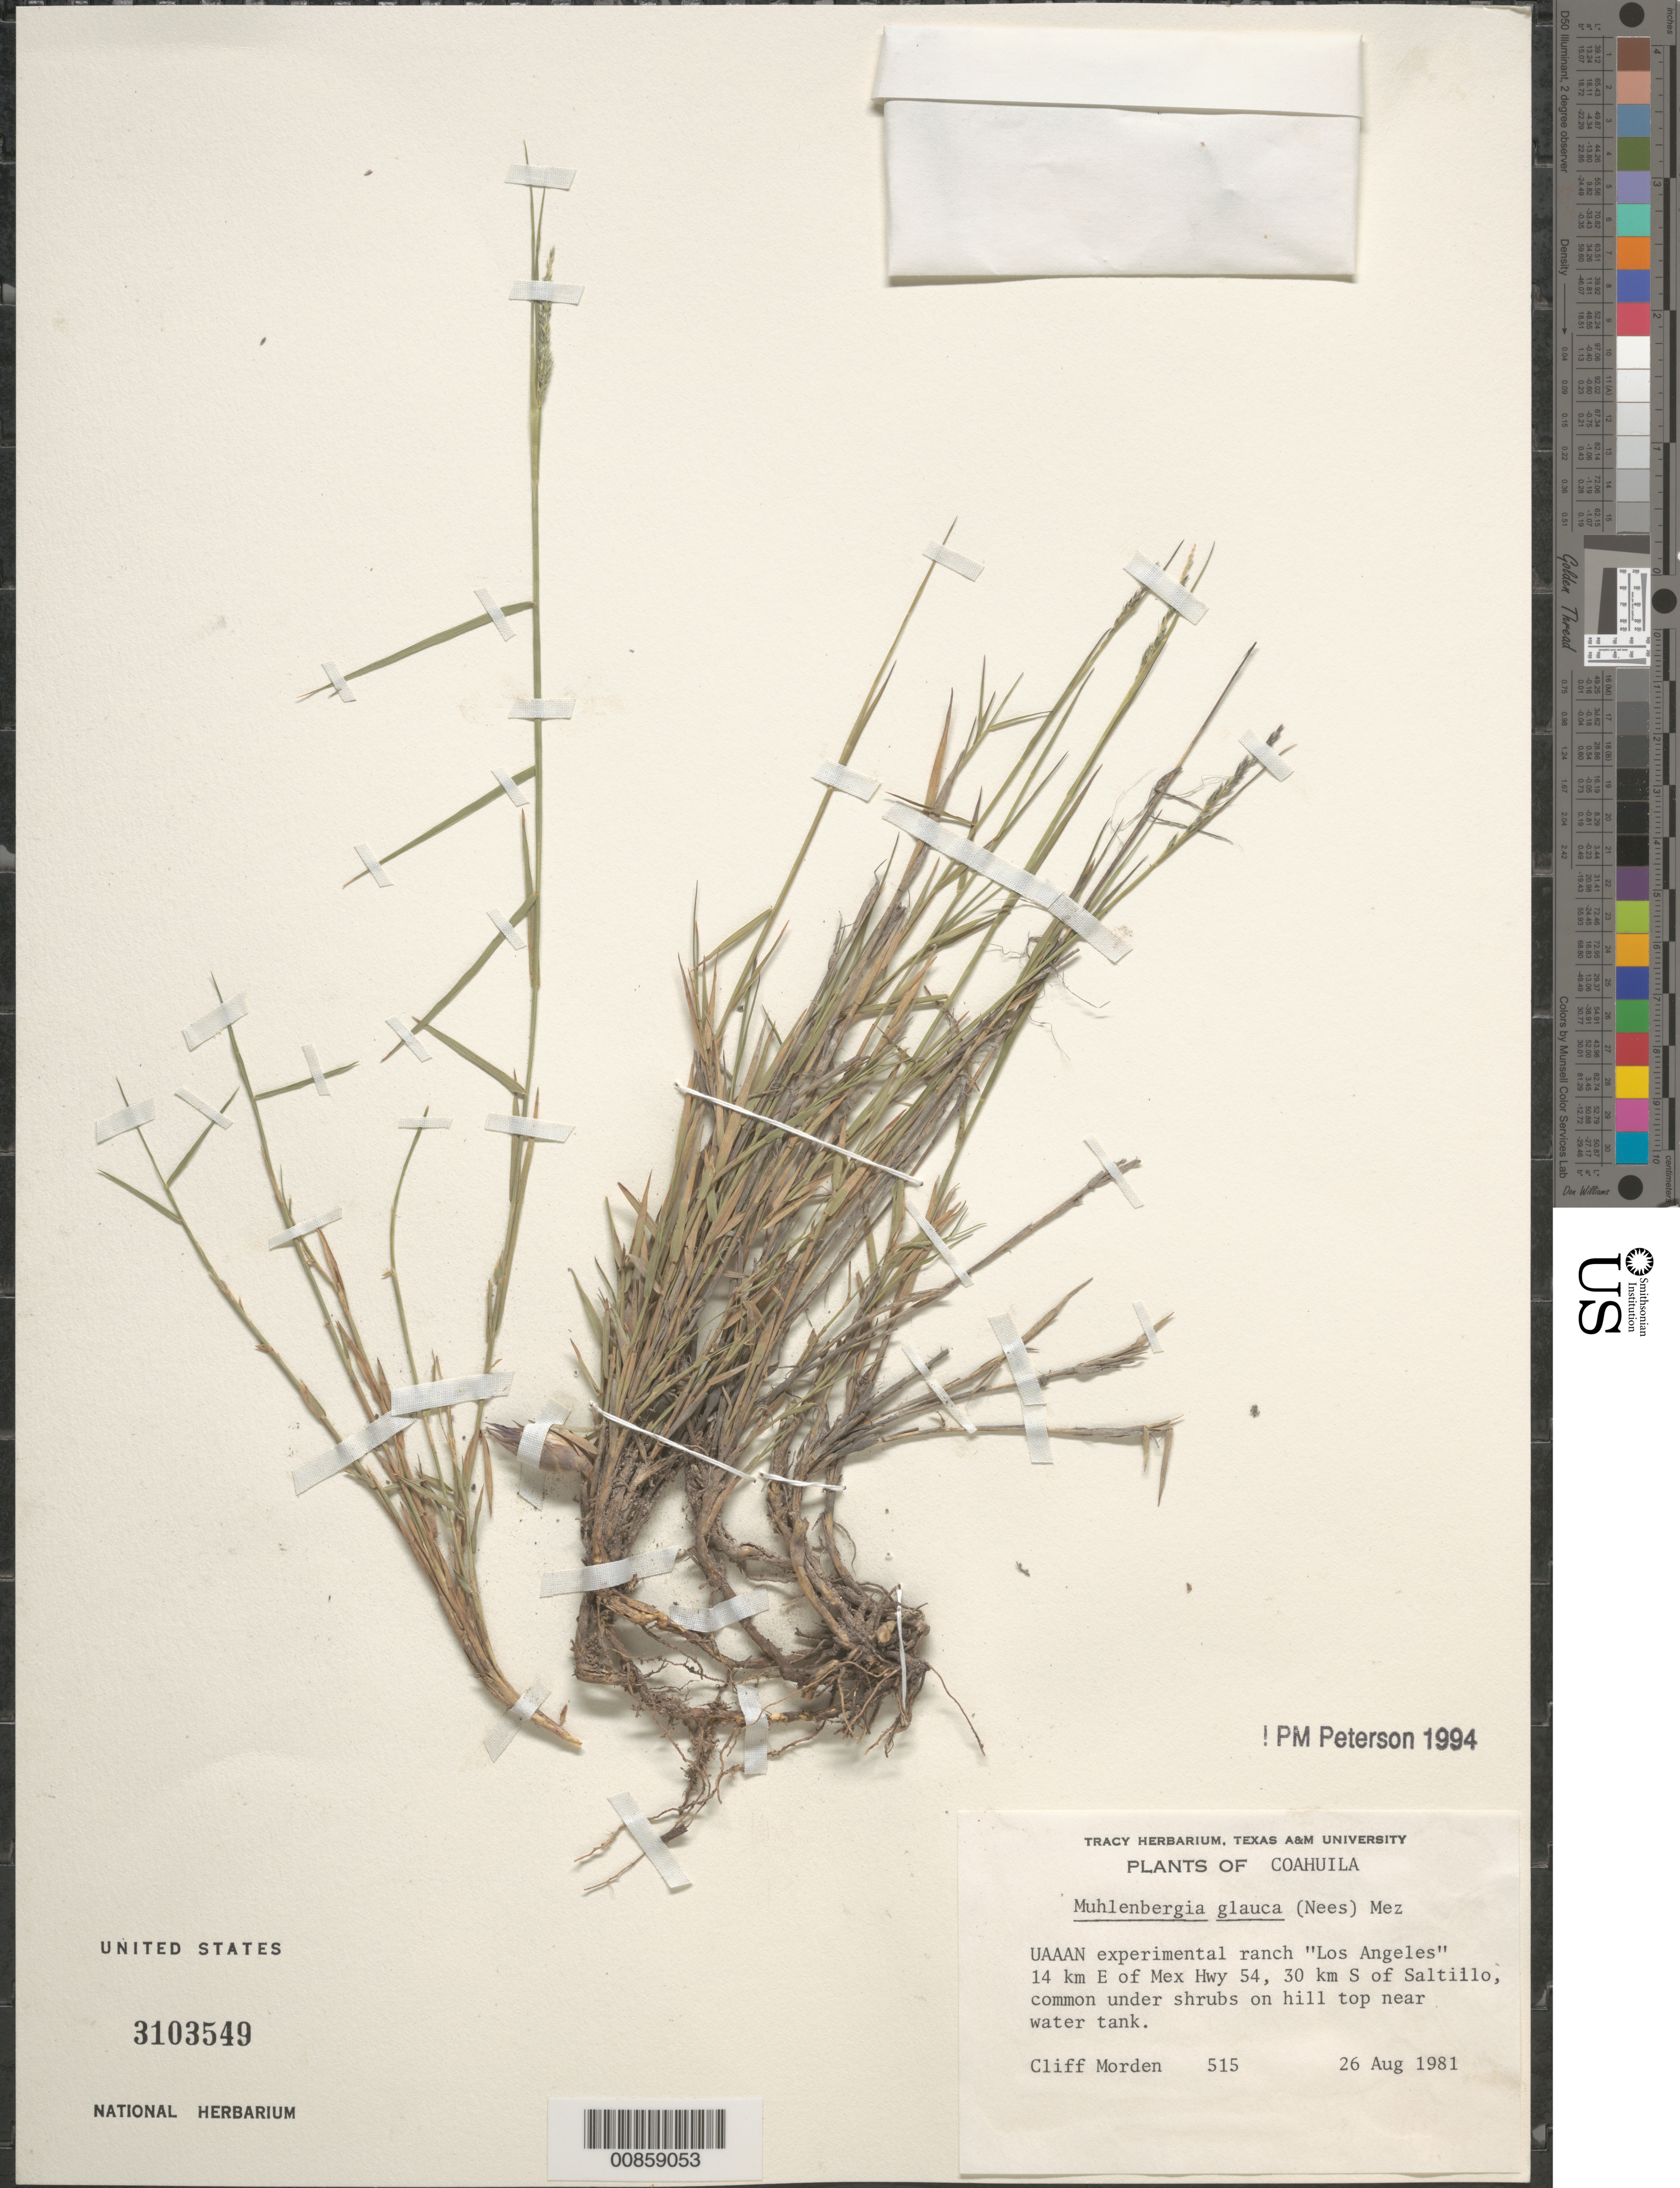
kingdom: Plantae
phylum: Tracheophyta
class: Liliopsida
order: Poales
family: Poaceae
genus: Muhlenbergia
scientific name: Muhlenbergia glauca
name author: (Nees) Mez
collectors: C. W. Morden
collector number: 515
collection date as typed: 20 Aug 1981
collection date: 1981-08-20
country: Mexico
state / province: Coahuila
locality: Rancho Los Angeles, 30 km al S de la Cd. de Saltillo, sobre la carr. a Concepción del Oro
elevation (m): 2000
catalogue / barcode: US 3103549